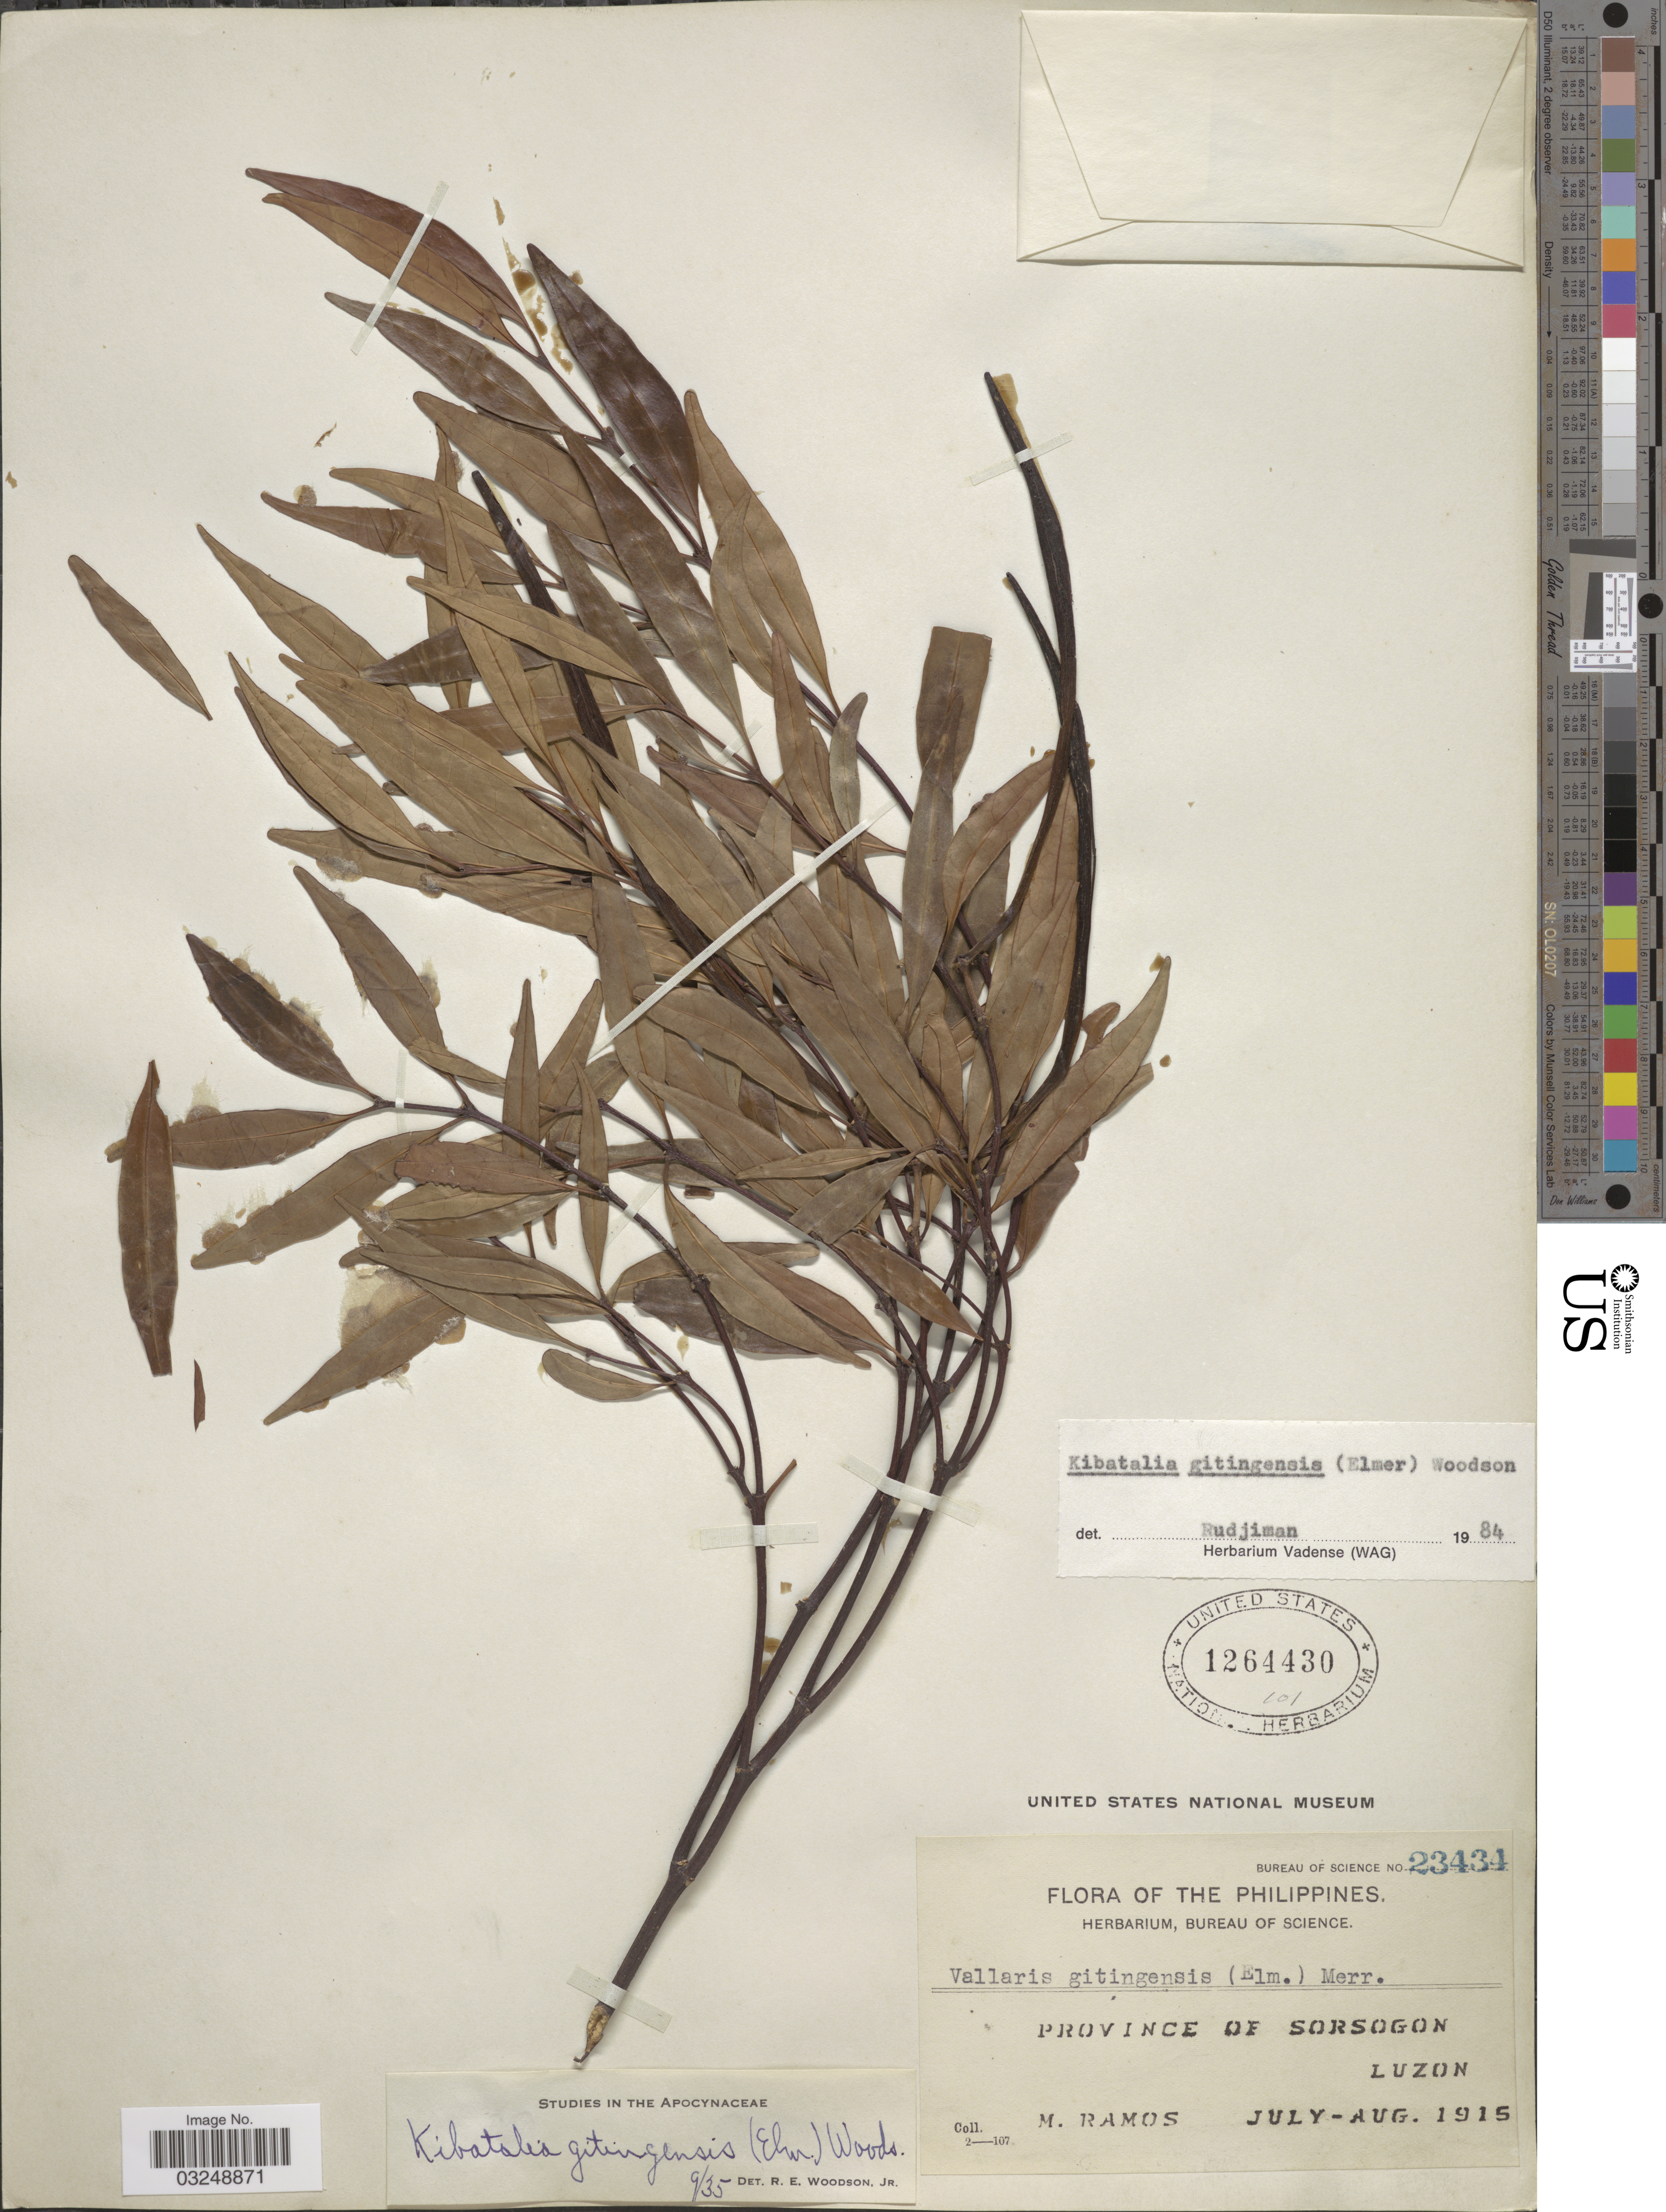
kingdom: Plantae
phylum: Tracheophyta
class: Magnoliopsida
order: Gentianales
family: Apocynaceae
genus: Kibatalia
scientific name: Kibatalia gitingensis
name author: (Elmer) Woodson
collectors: M. Ramos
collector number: Bureau of Science 23434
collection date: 1915-07/1915-08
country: Philippines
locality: Province of Sorsogon, Luzon.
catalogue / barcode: US 1264430